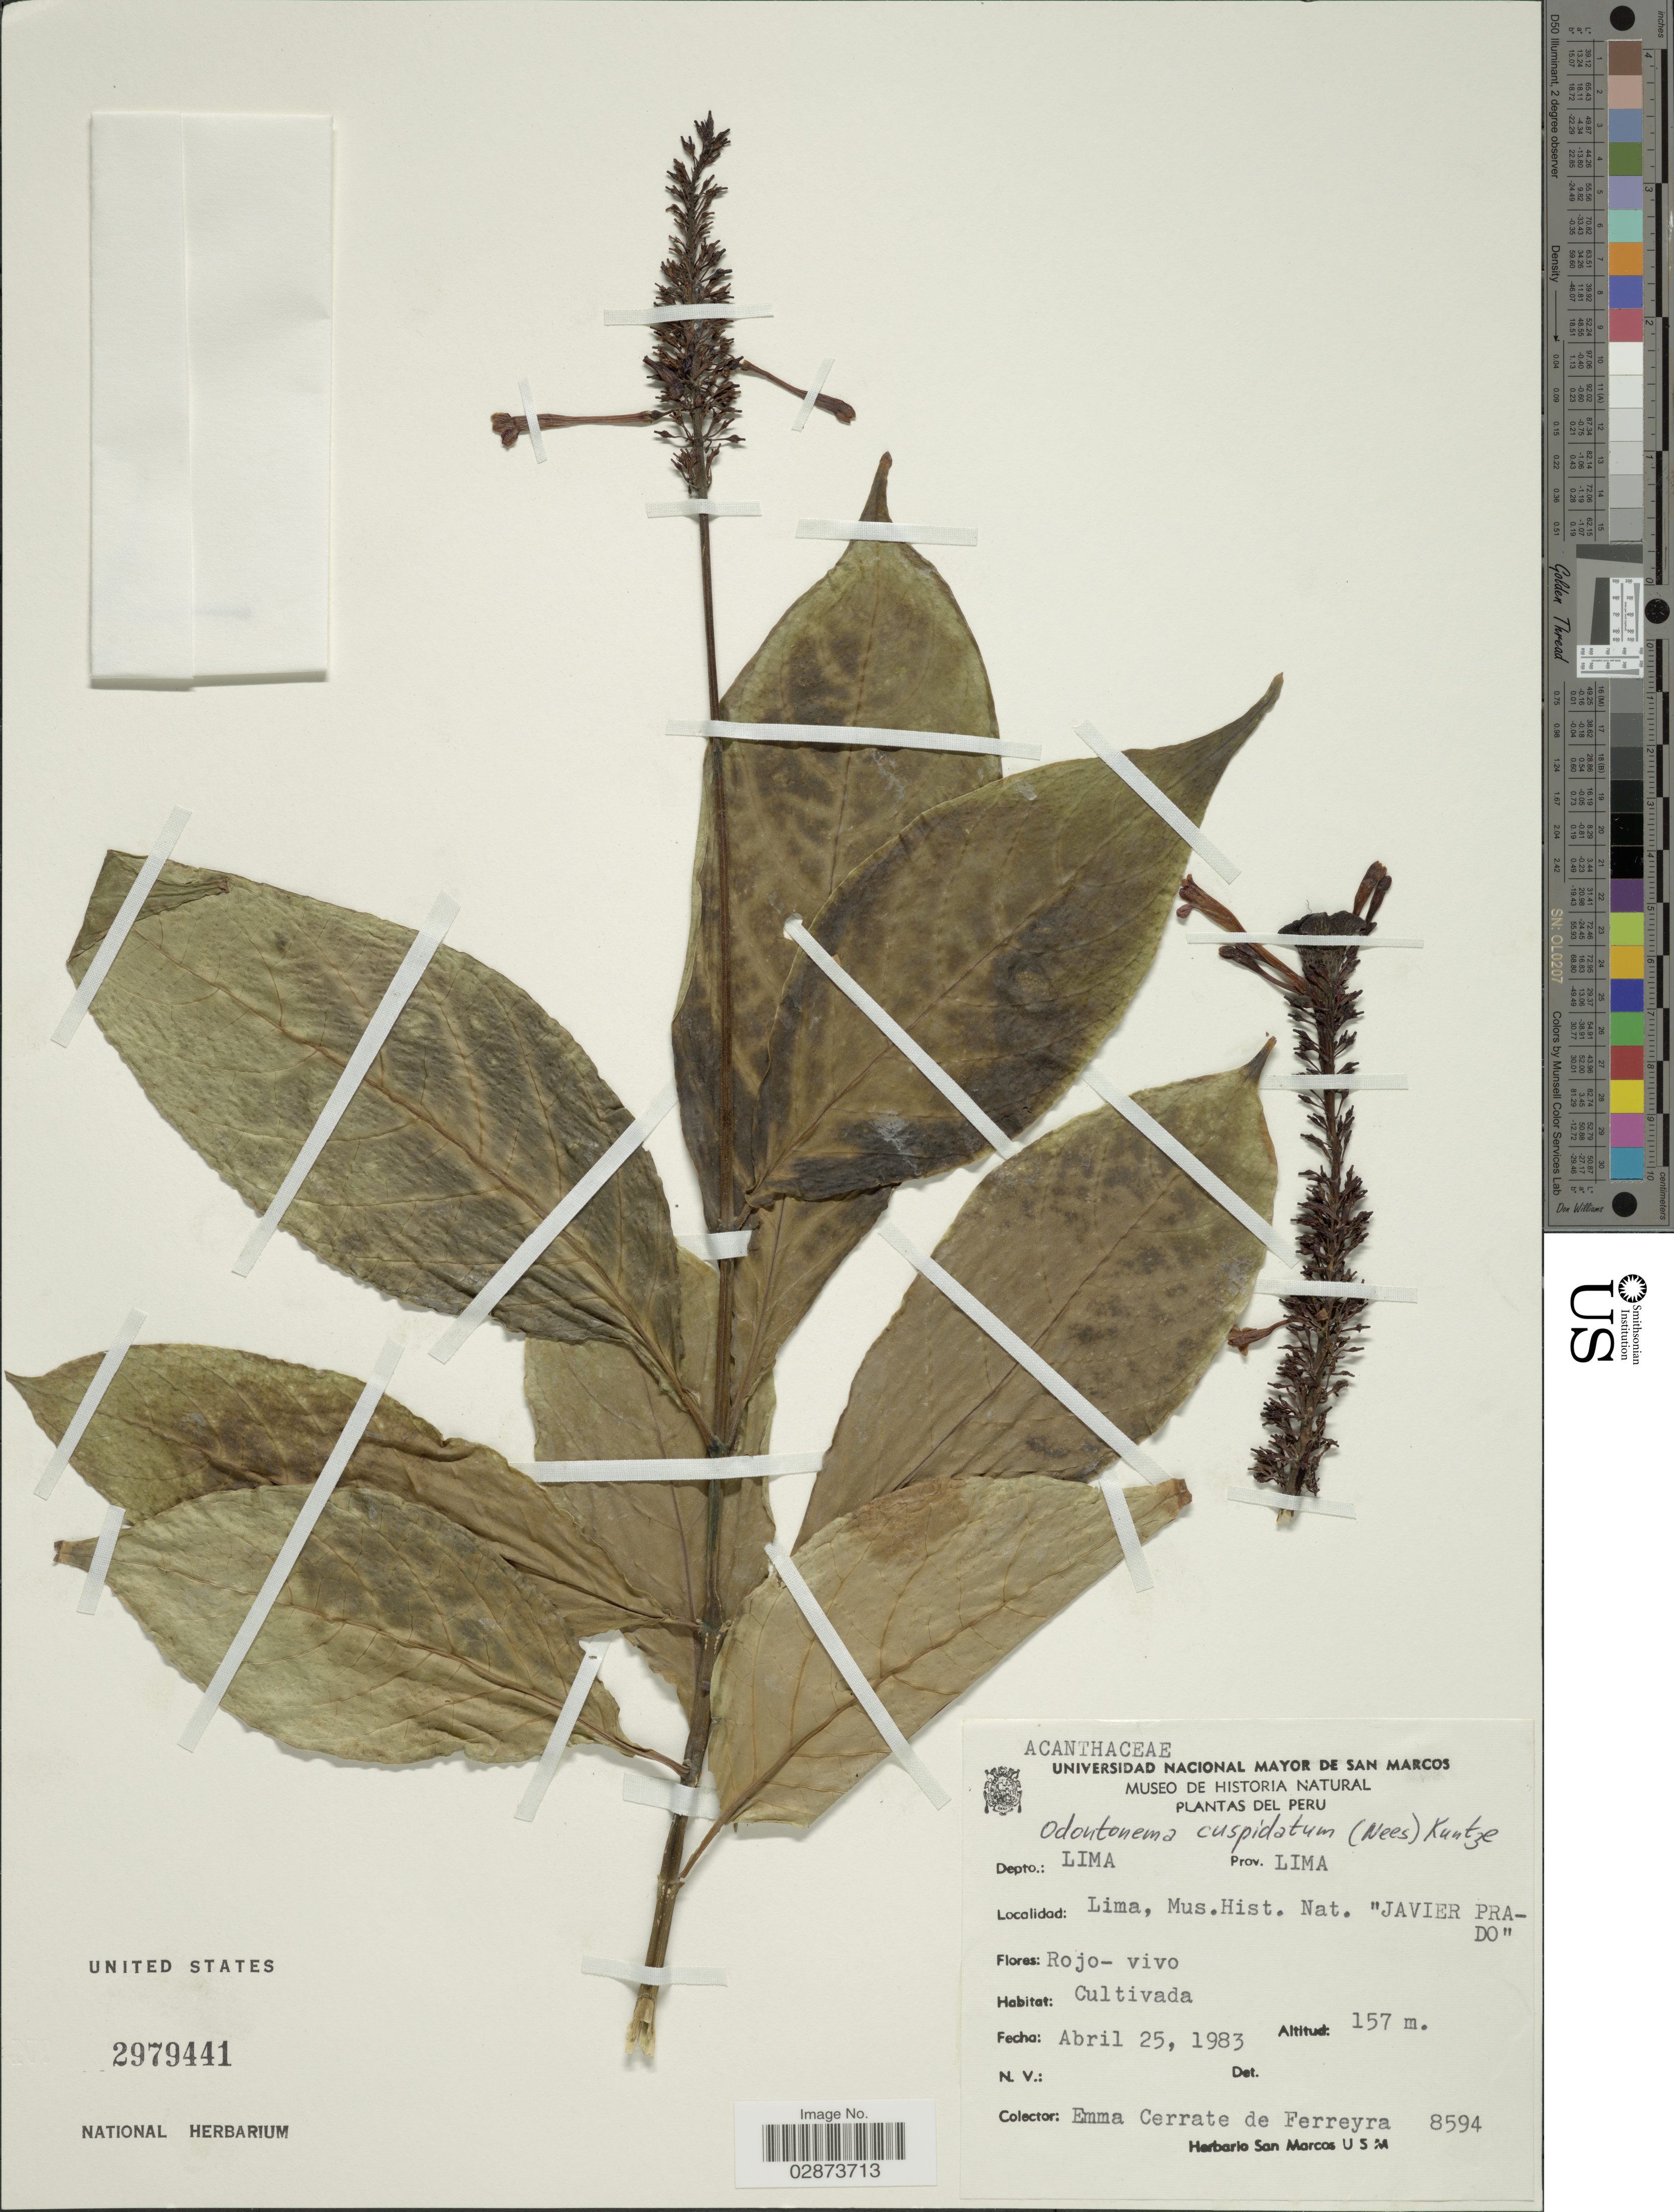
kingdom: Plantae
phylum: Tracheophyta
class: Magnoliopsida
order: Lamiales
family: Acanthaceae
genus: Odontonema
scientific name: Odontonema cuspidatum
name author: (Nees) Kuntze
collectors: E. Cerrate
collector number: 8594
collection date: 1983-04-25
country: Peru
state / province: Lima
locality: Depto.: Lima. Prov. Lima. Lima, Mus. Hist. Nat. "Javier Prado".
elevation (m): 157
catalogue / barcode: US 2979441